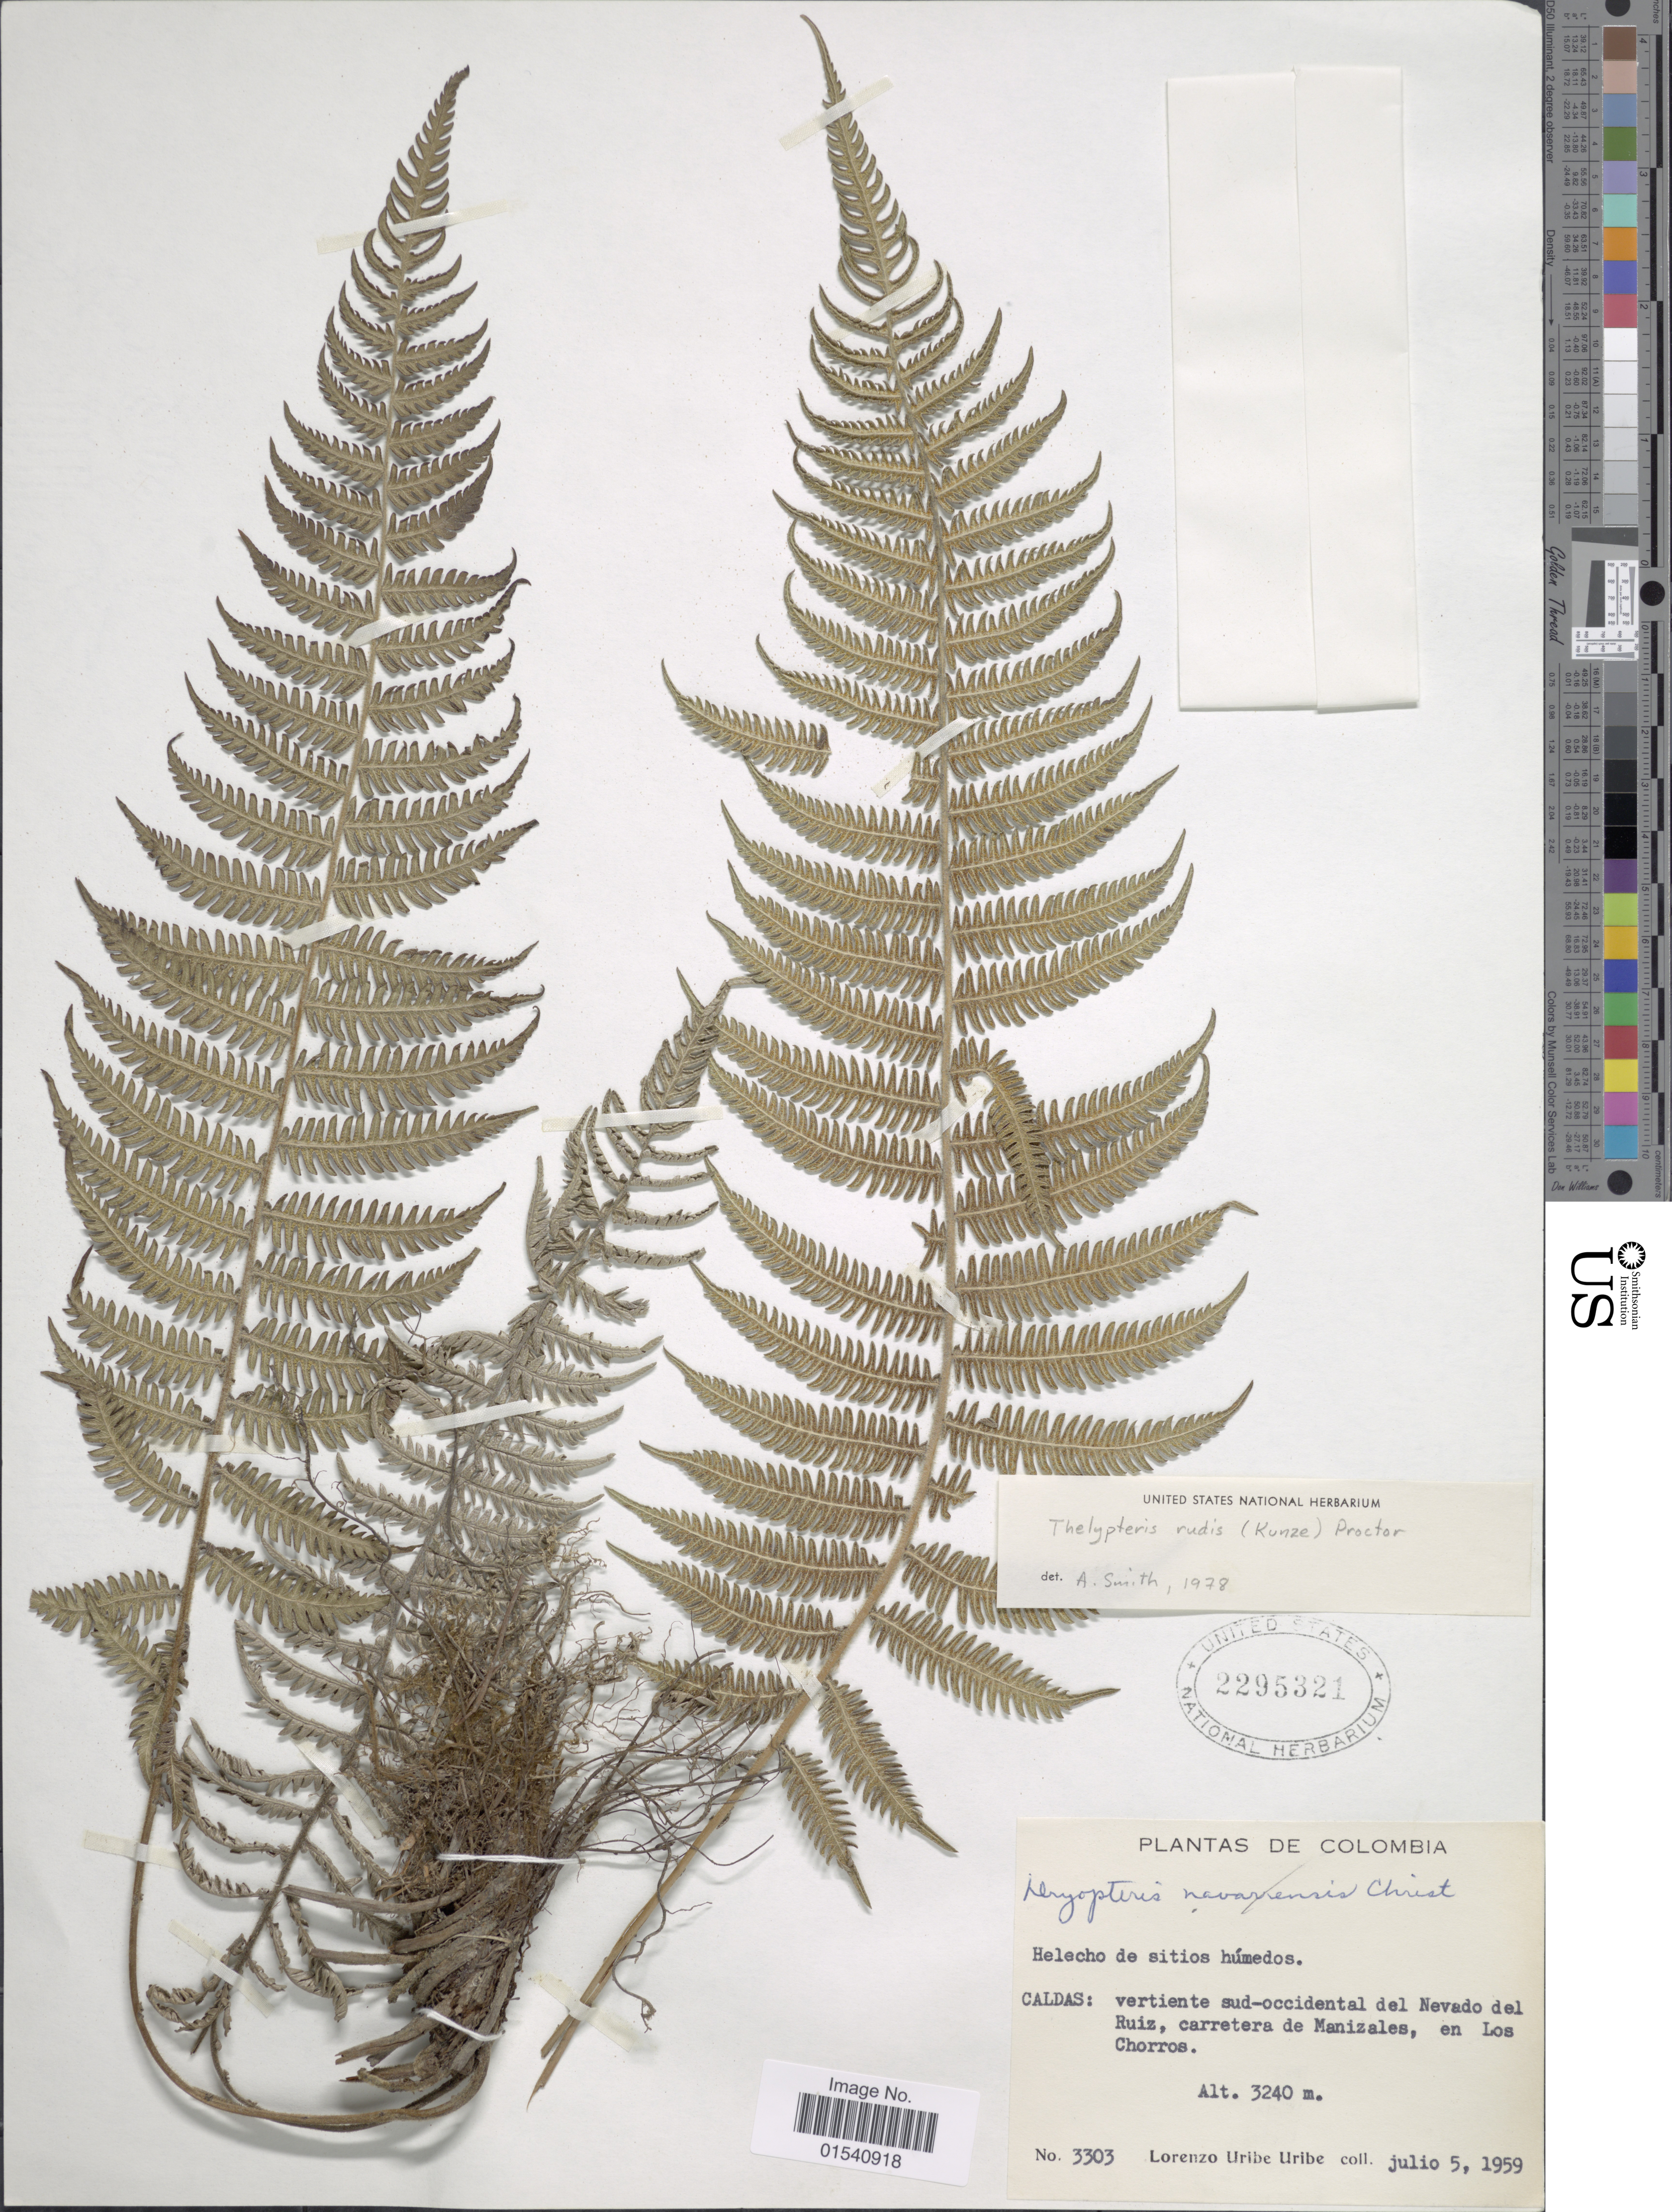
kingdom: Plantae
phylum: Tracheophyta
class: Polypodiopsida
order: Polypodiales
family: Thelypteridaceae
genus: Amauropelta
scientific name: Amauropelta rudis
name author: (Kunze) Pic. Serm.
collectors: L. Uribe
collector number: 3303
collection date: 1959-07-05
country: Colombia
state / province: Caldas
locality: Vertiente sud-occidental del Nevado del Ruiz, carretera de Manziales, en Los Chorros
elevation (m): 3240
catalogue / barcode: US 2295321